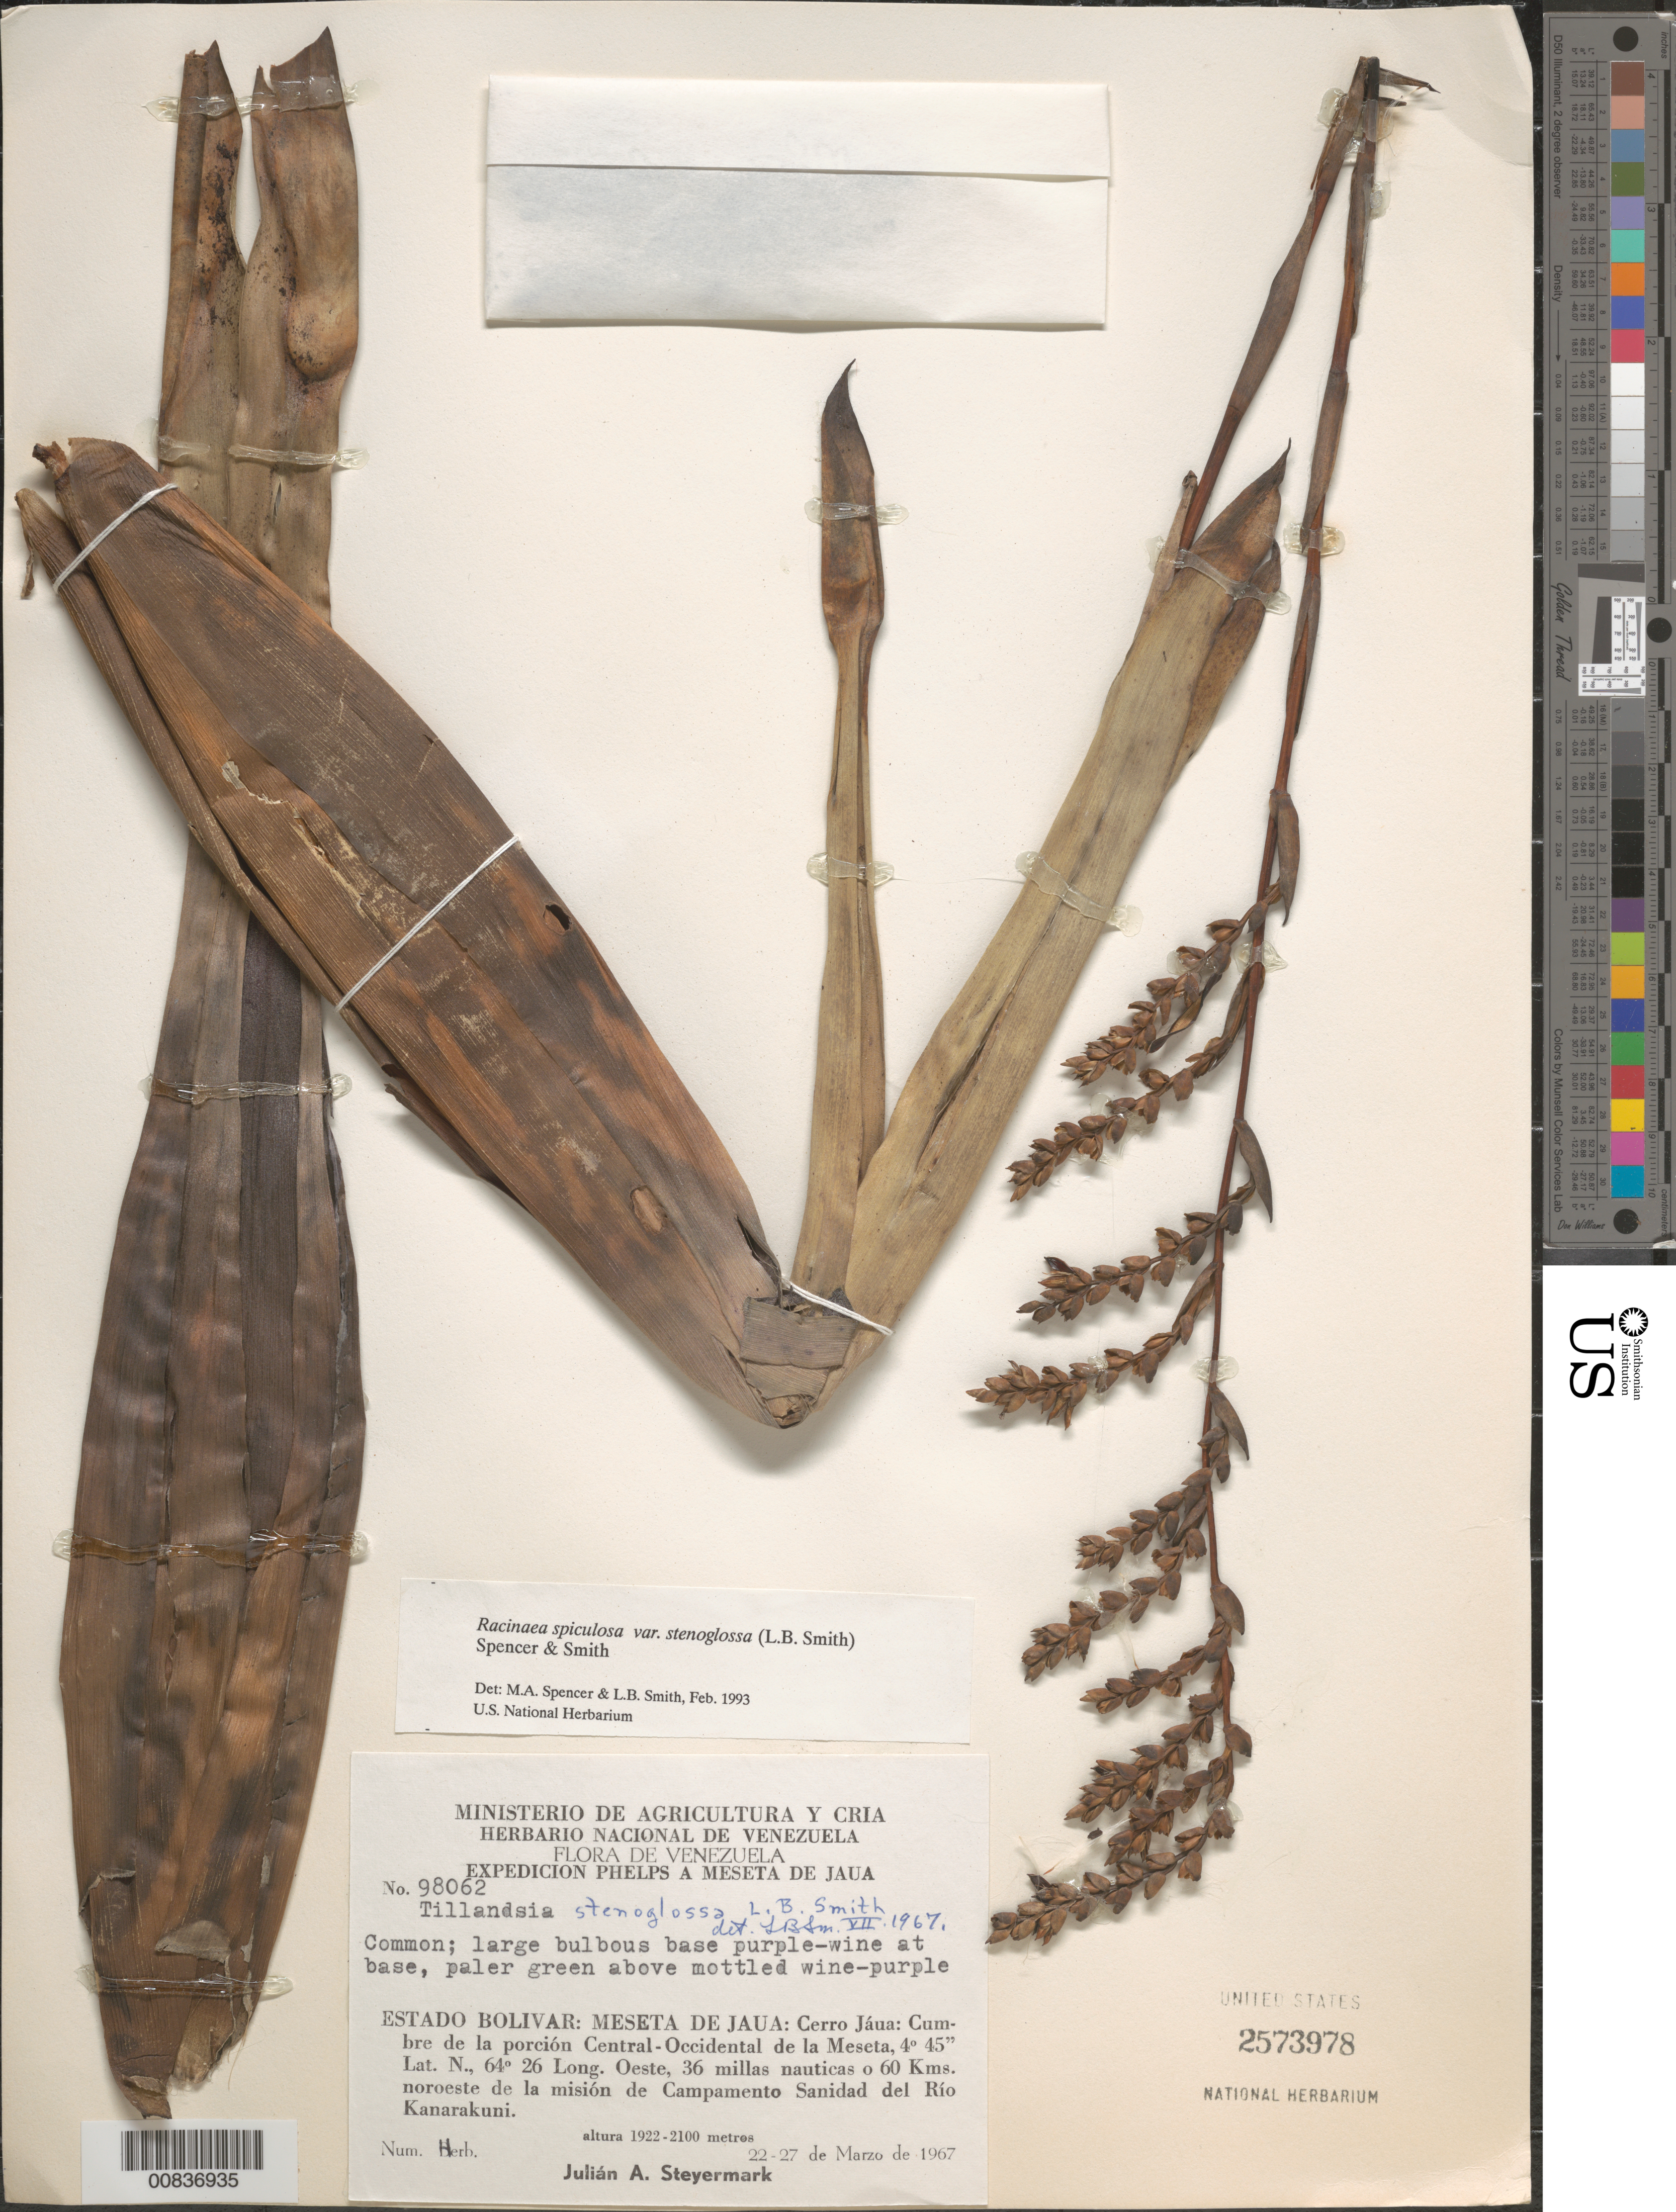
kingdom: Plantae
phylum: Tracheophyta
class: Liliopsida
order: Poales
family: Bromeliaceae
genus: Racinaea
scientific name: Racinaea spiculosa var. stenoglossa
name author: (L.B. Sm.) M.A. Spencer & L.B. Sm.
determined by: Spencer, M. A.; Smith, L. B.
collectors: J. Steyermark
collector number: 98062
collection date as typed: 22-Mar-67 to 27-Mar-67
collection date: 1967-03-22/1967-03-27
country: Venezuela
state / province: Bolívar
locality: Meseta del Jaua: Cerro Jáua, cumbre de la porcion Central-Occidental de la Meseta, 36 millas nauticas o 60 km NO de la mision de Campamento Sanidad del Río Kanarakuni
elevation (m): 1922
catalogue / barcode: US 2573978